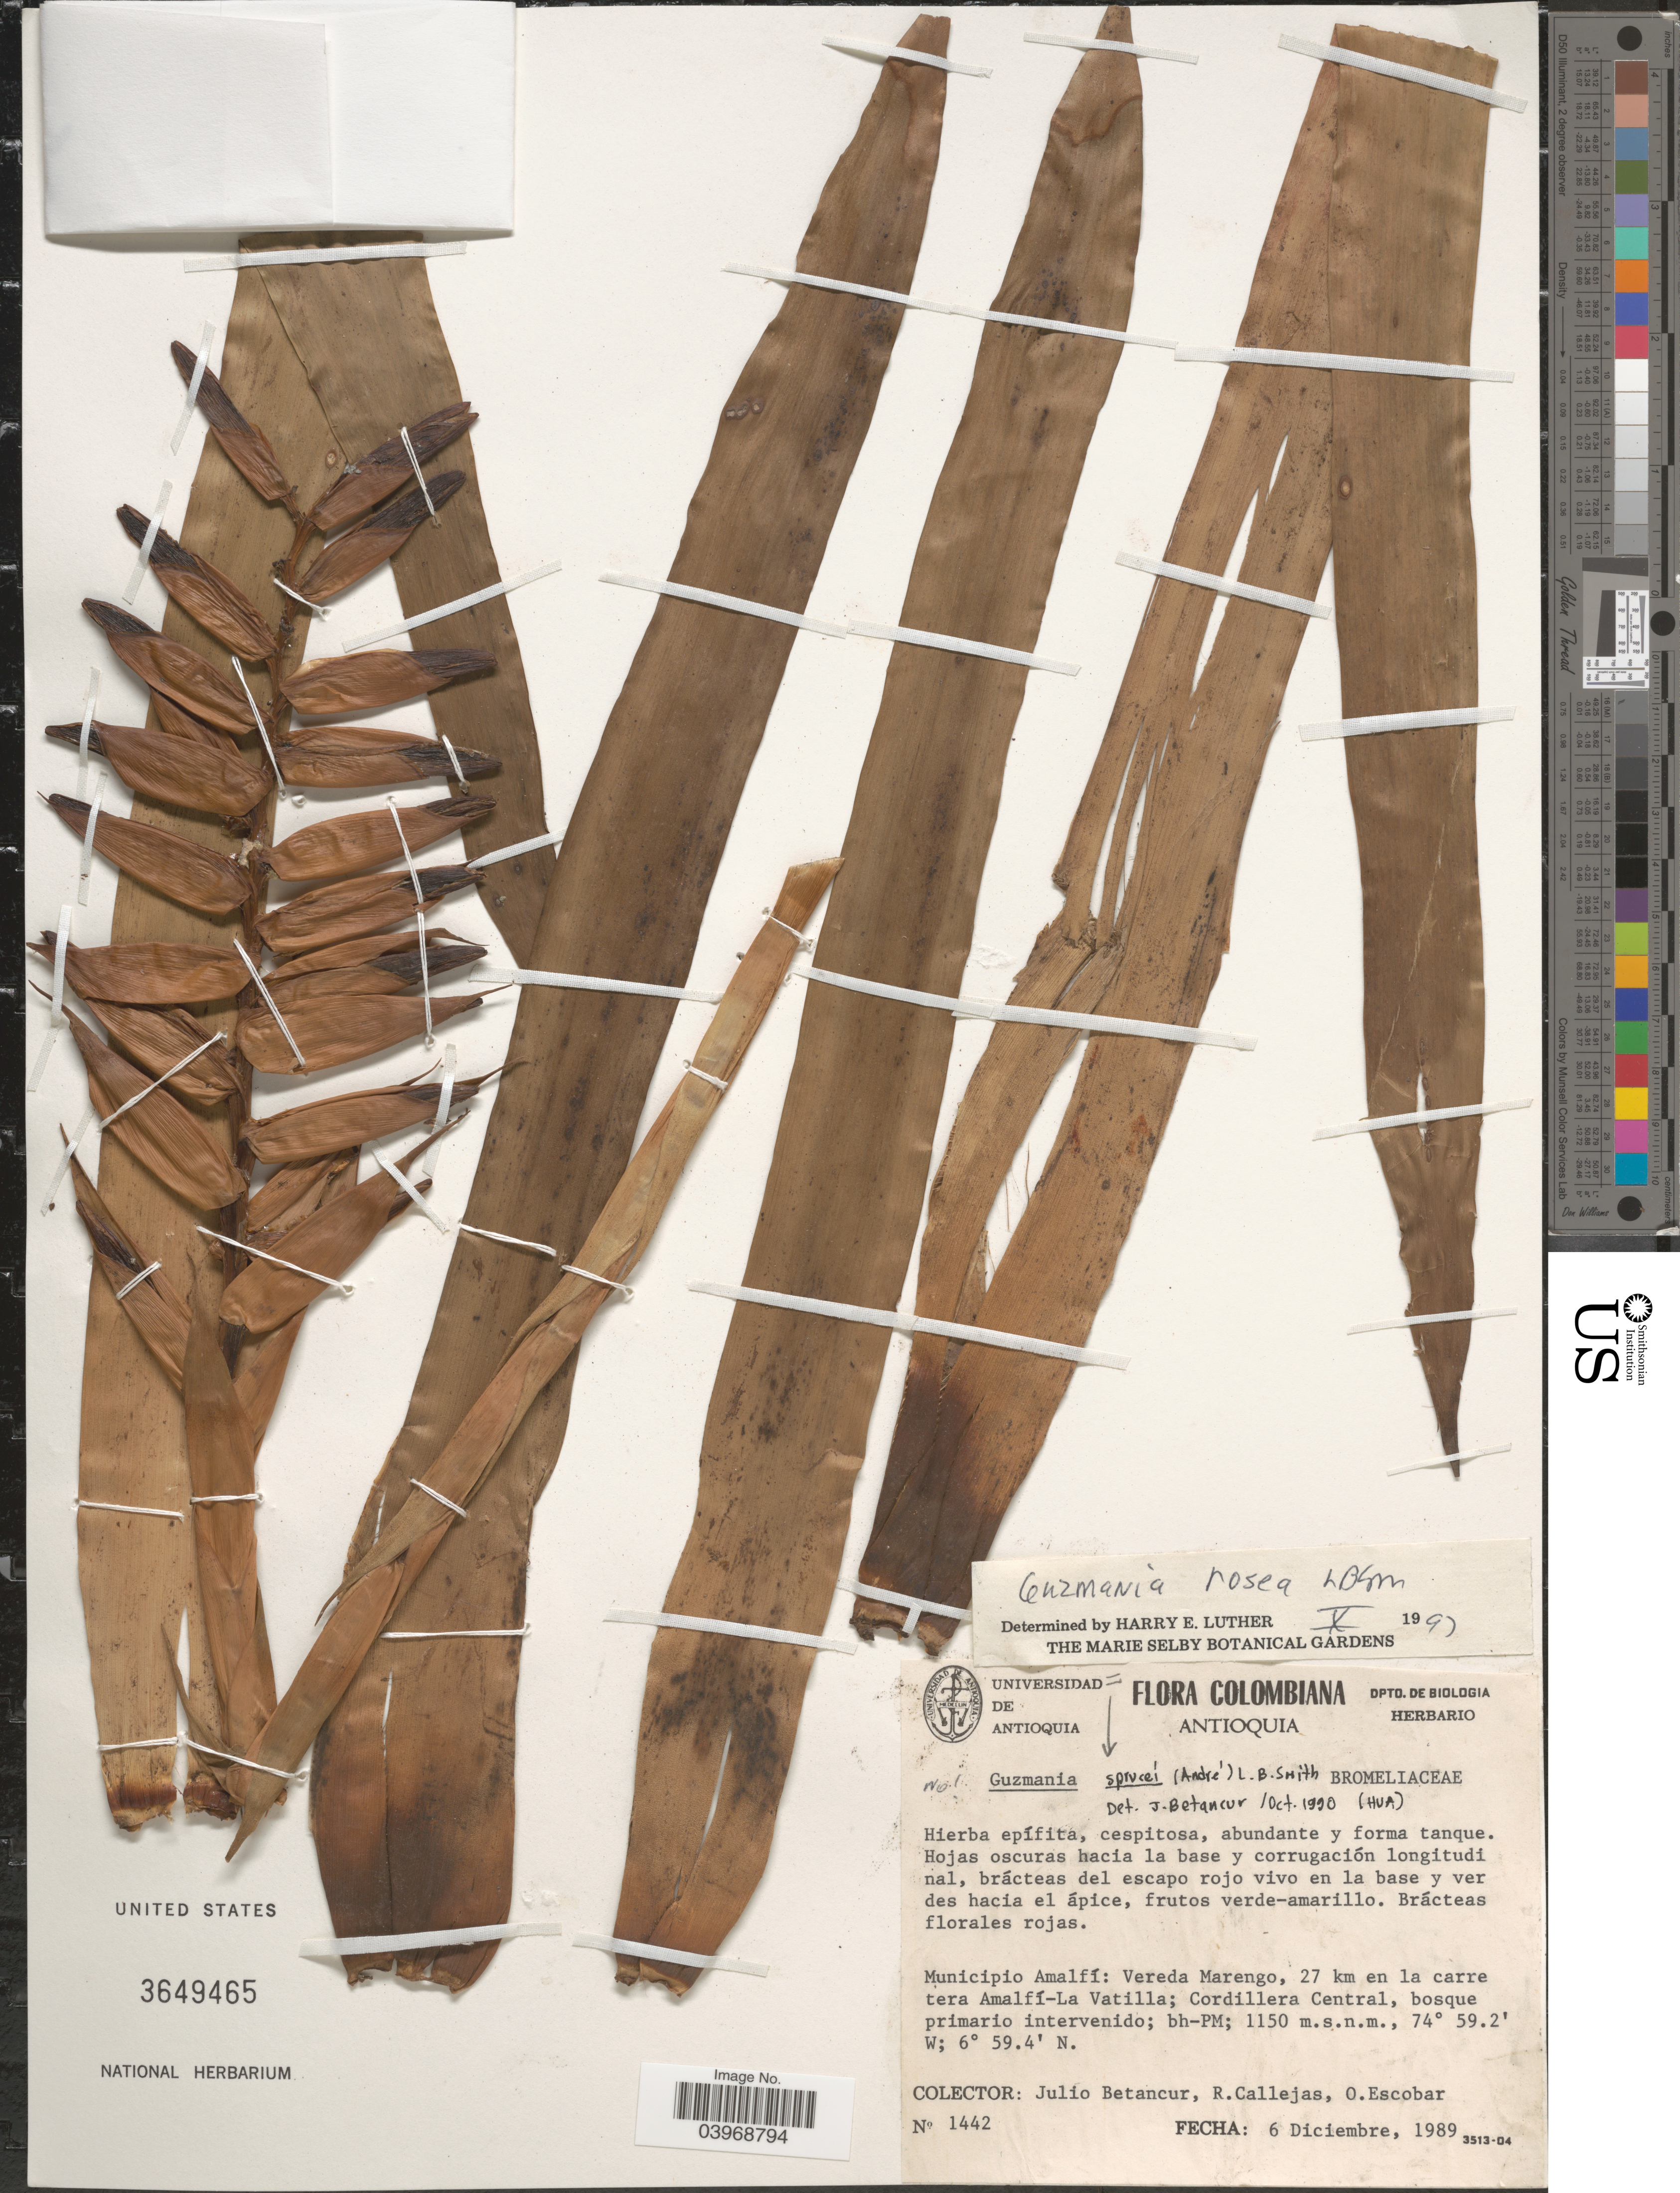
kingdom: Plantae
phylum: Tracheophyta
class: Liliopsida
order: Poales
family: Bromeliaceae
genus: Guzmania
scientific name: Guzmania sprucei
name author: (André) L.B. Sm.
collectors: J. Betancur, R. Callejas & O. Escobar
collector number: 1442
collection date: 1989-12-06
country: Colombia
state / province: Antioquia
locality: Municipio Amalfí: Vereda Marengo, 27 km en la carre tera Amalfí-La Vatilla; Cordillera Central, bosque primario intervenido.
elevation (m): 1150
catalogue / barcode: US 3649465